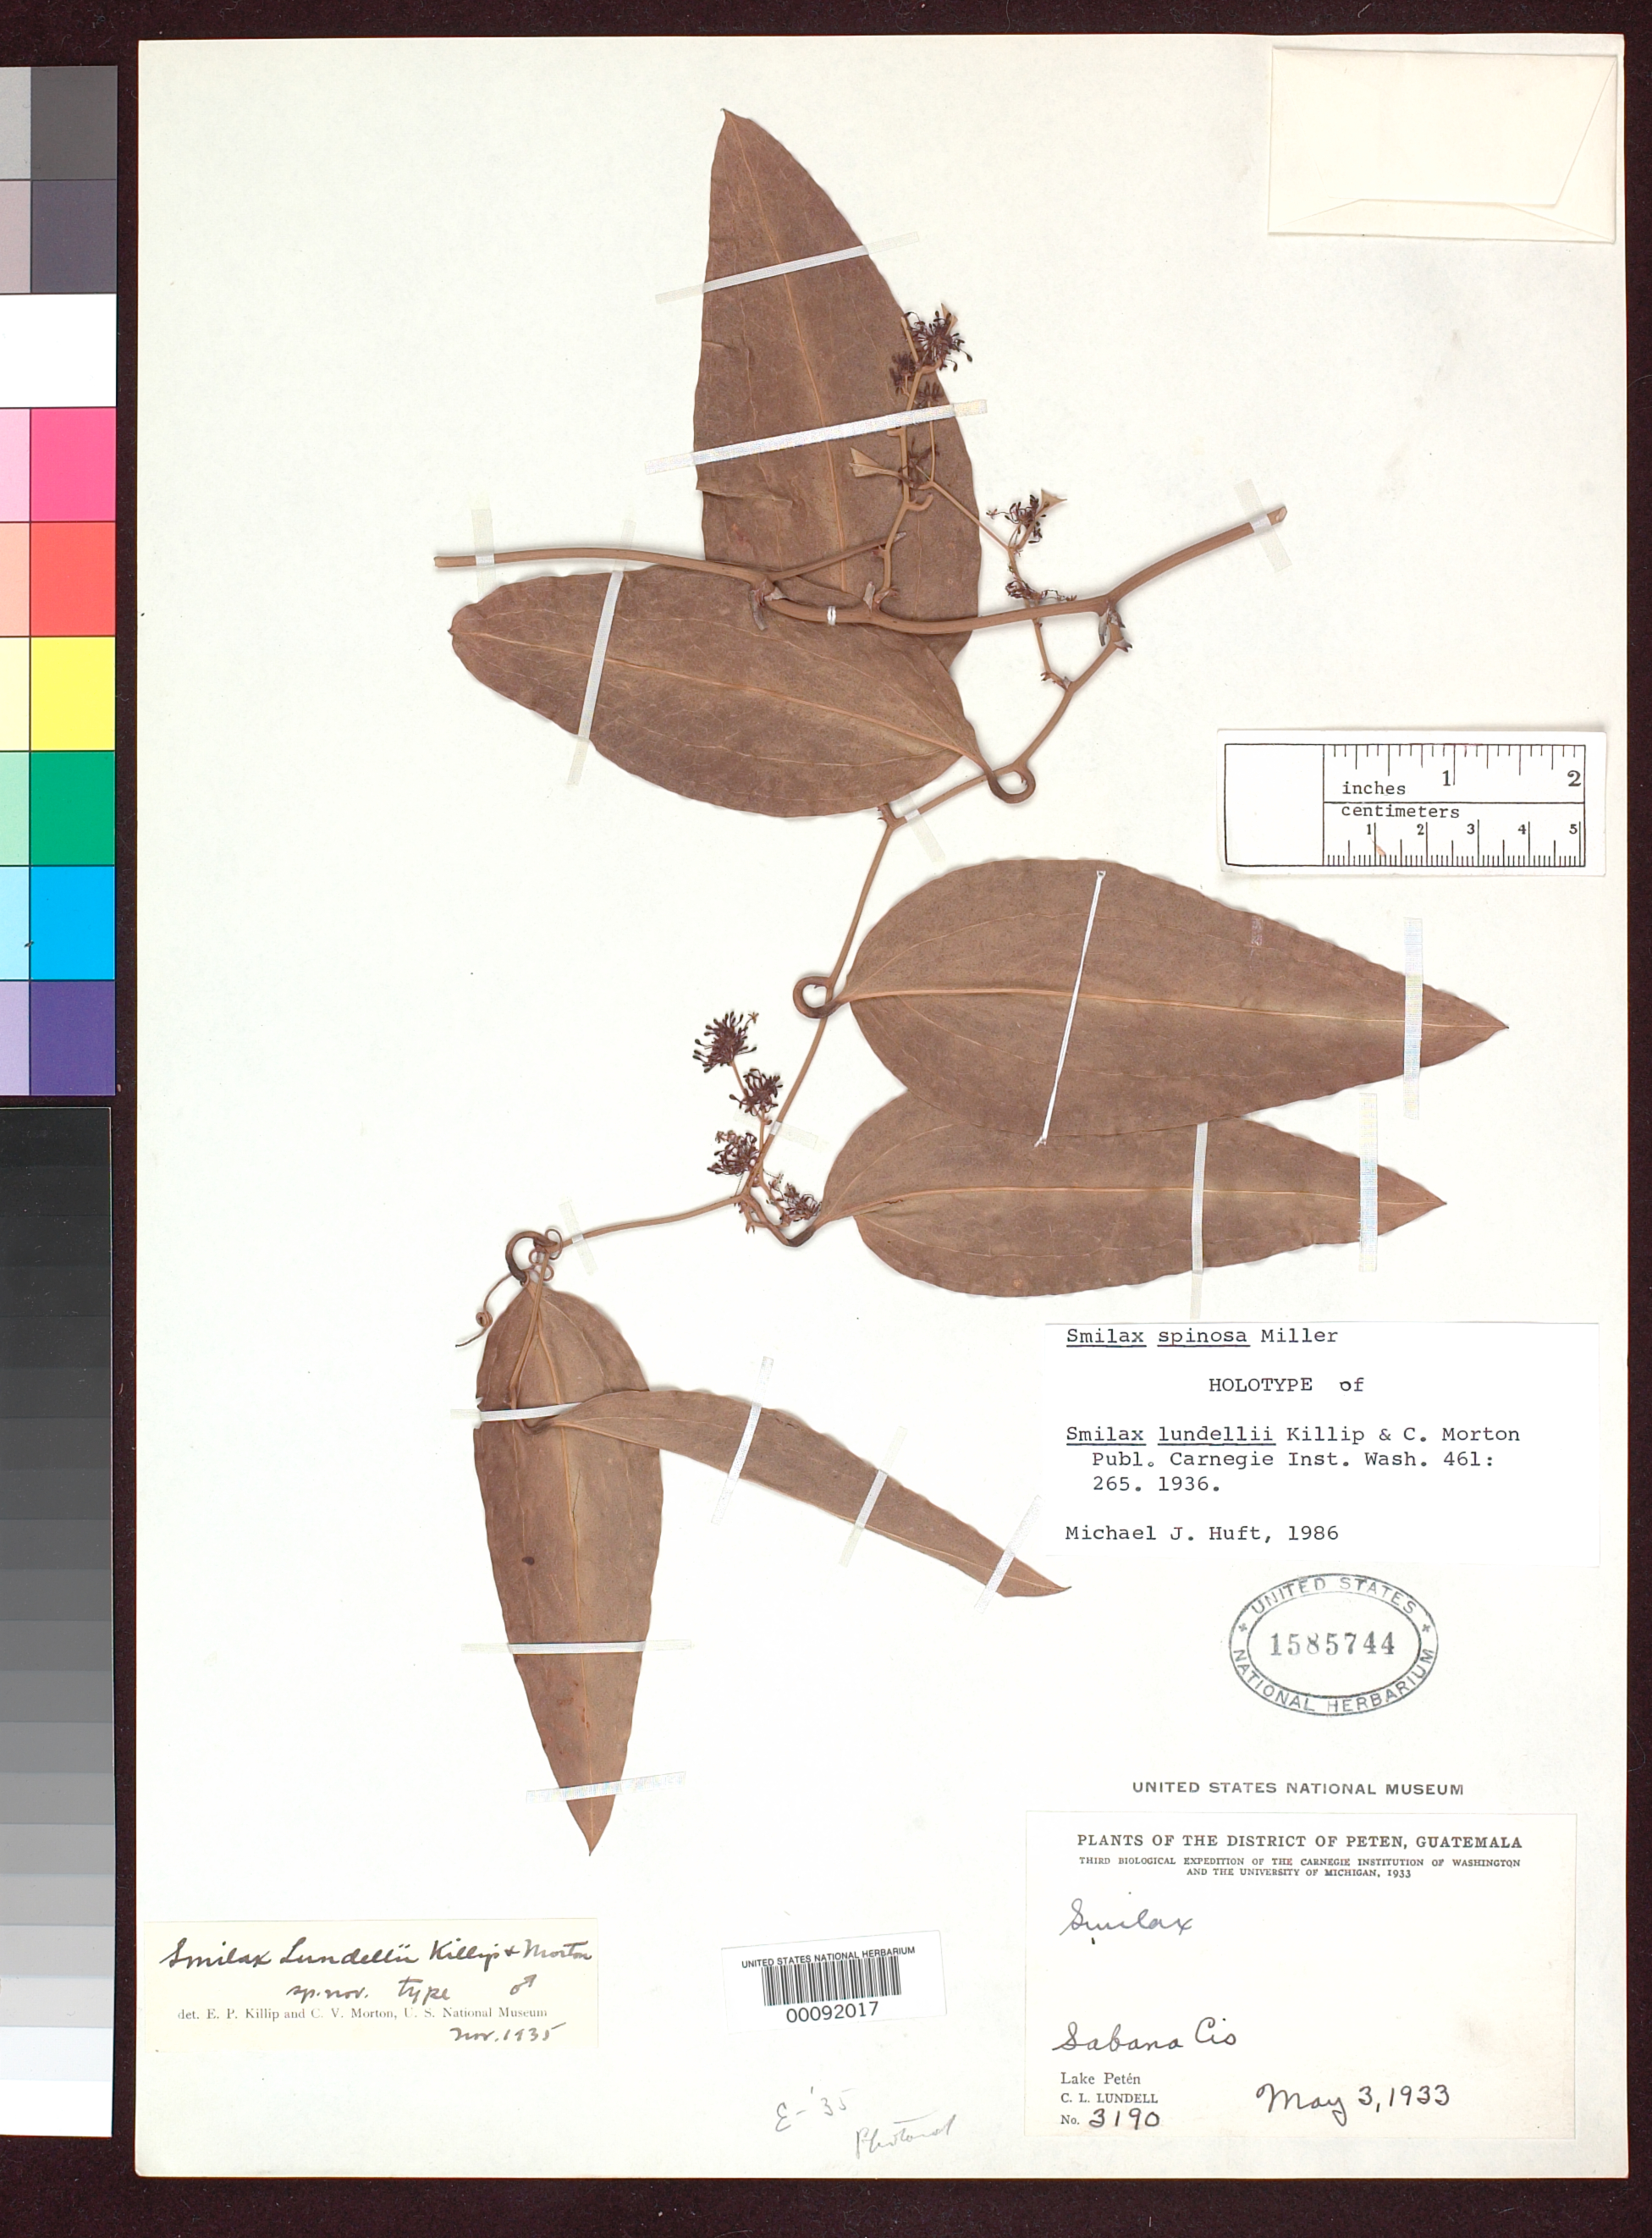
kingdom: Plantae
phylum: Tracheophyta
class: Liliopsida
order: Liliales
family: Smilacaceae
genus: Smilax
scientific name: Smilax lundellii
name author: Killip & C.V. Morton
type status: Holotype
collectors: C. L. Lundell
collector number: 3190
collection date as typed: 03 May 1933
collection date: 1933-05-03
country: Guatemala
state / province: El Petén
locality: Lake Petèn, Sabana Cis.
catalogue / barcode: US 1585744